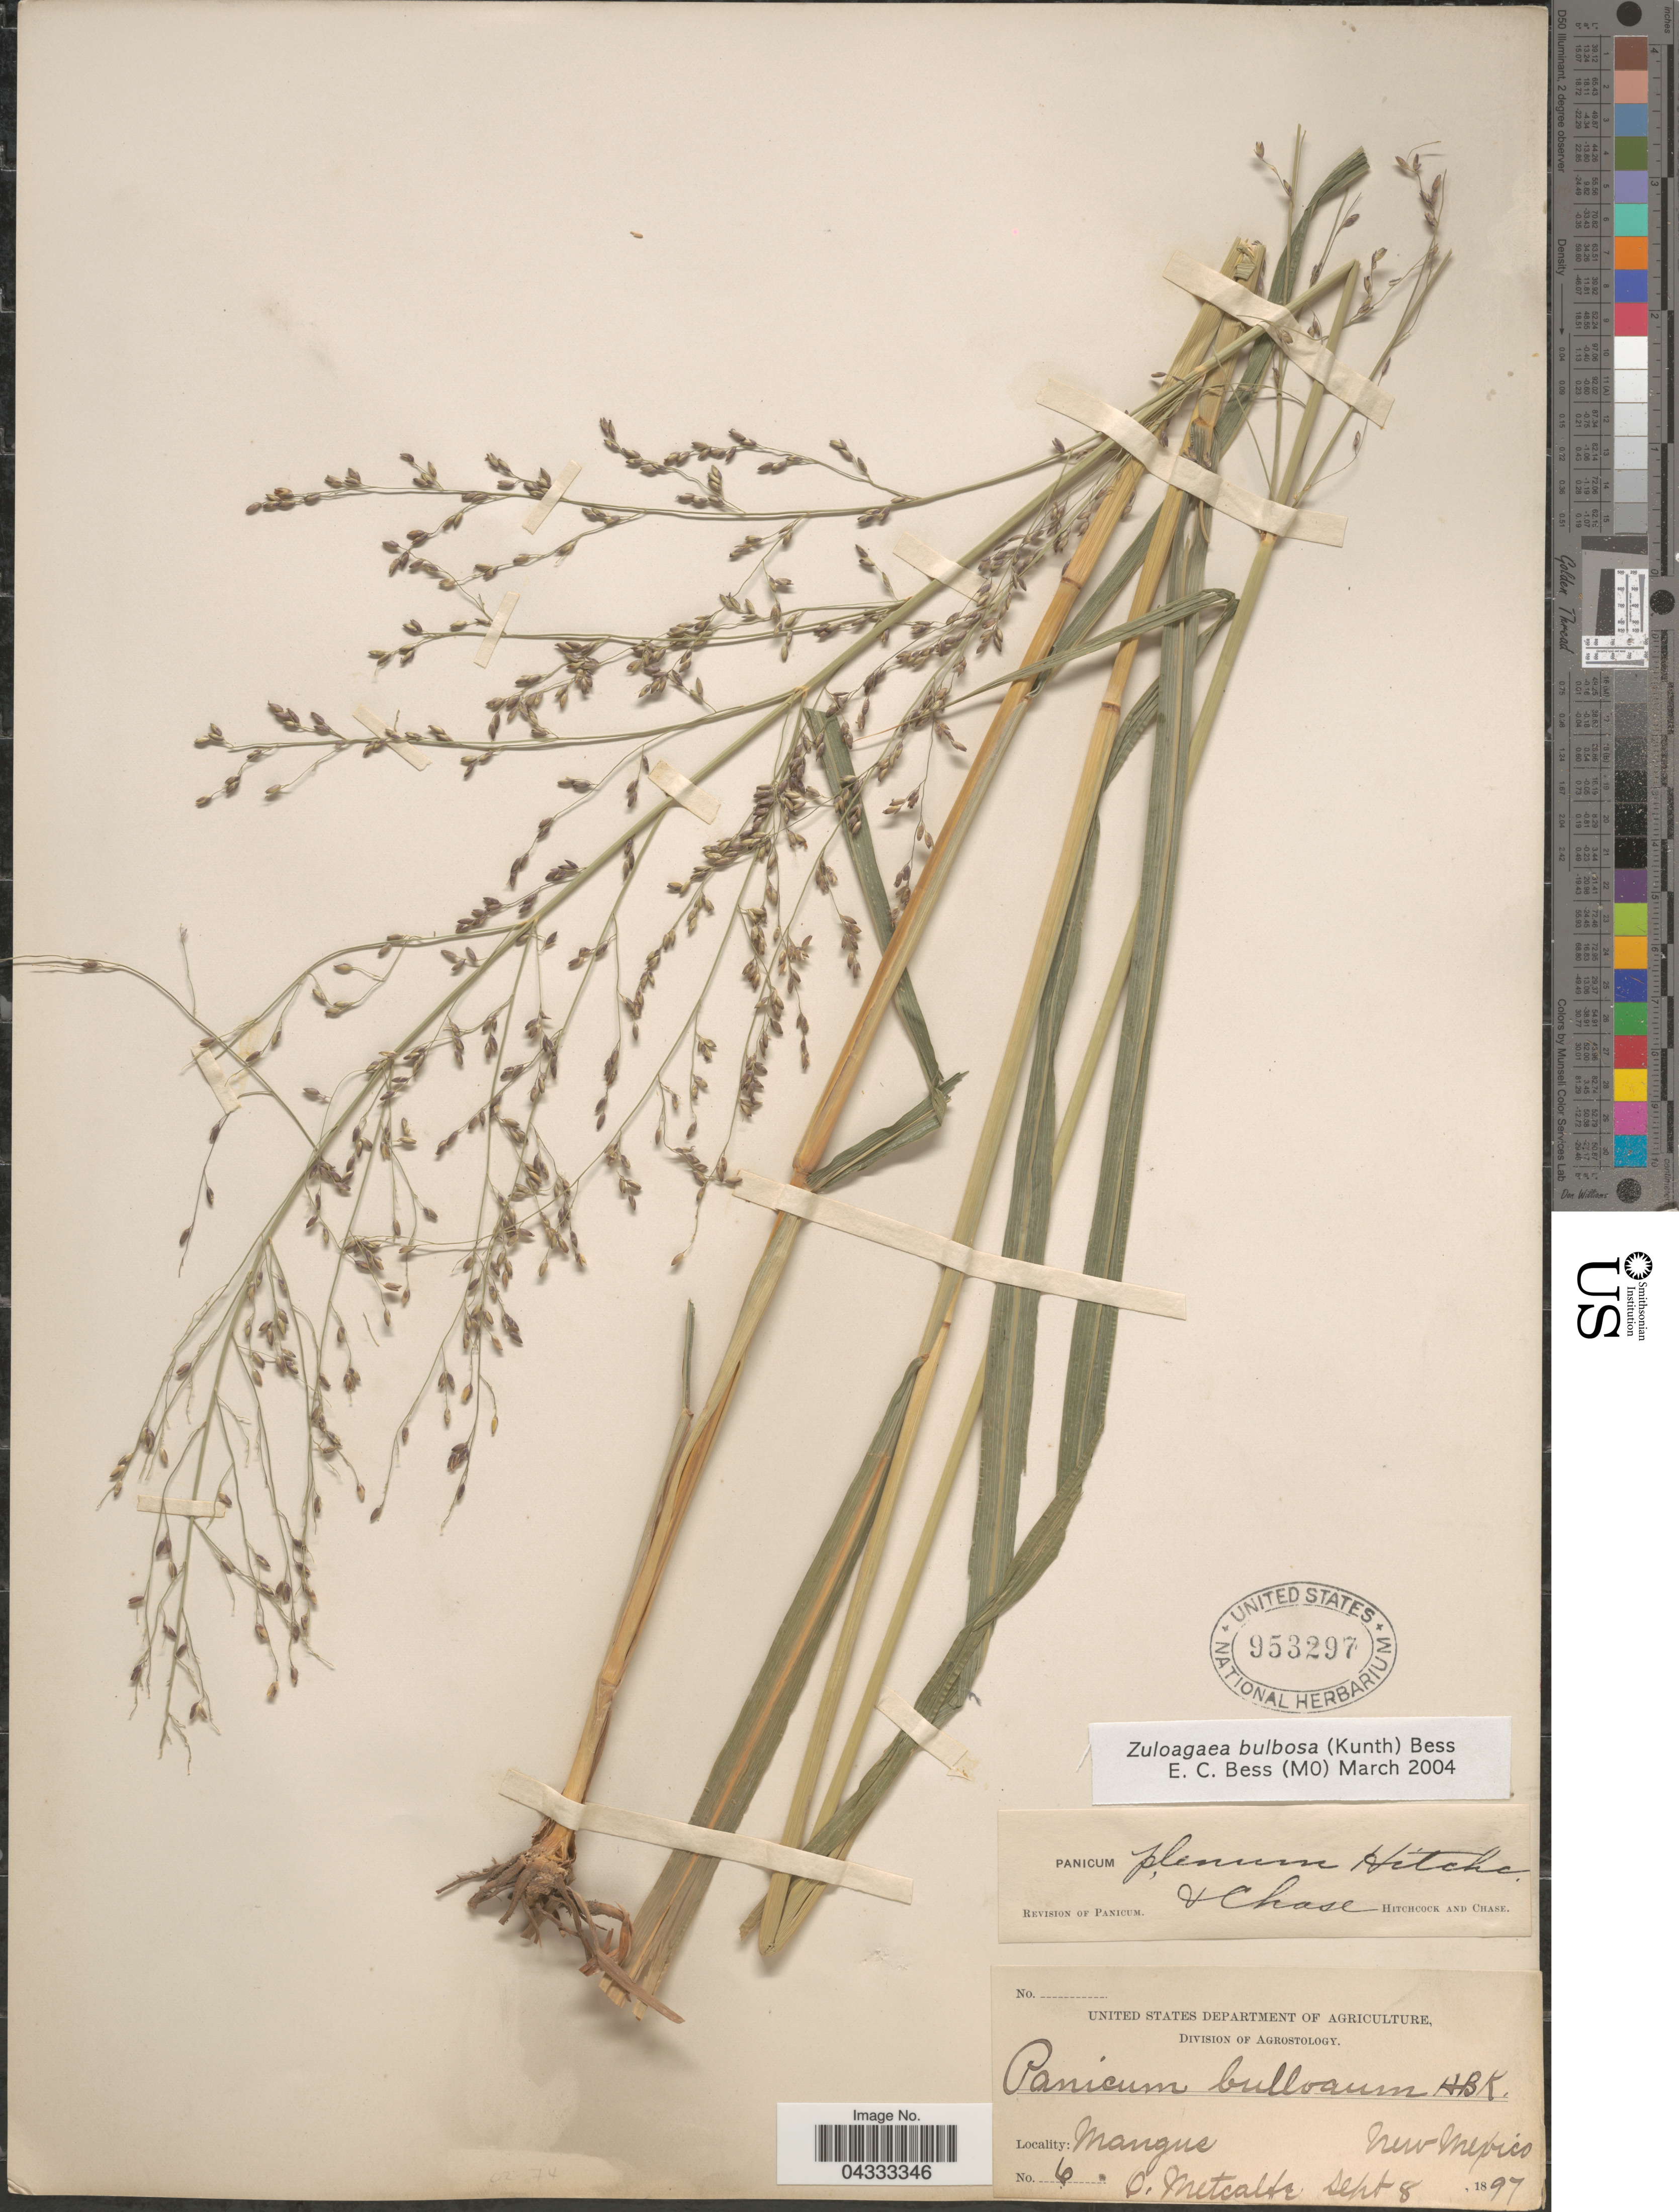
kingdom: Plantae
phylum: Tracheophyta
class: Liliopsida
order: Poales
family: Poaceae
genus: Zuloagaea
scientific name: Zuloagaea bulbosa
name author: (Kunth) E. Bess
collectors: O. Metcalfe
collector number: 6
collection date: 1897-09-08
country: United States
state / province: New Mexico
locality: Mangus.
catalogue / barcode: US 953297